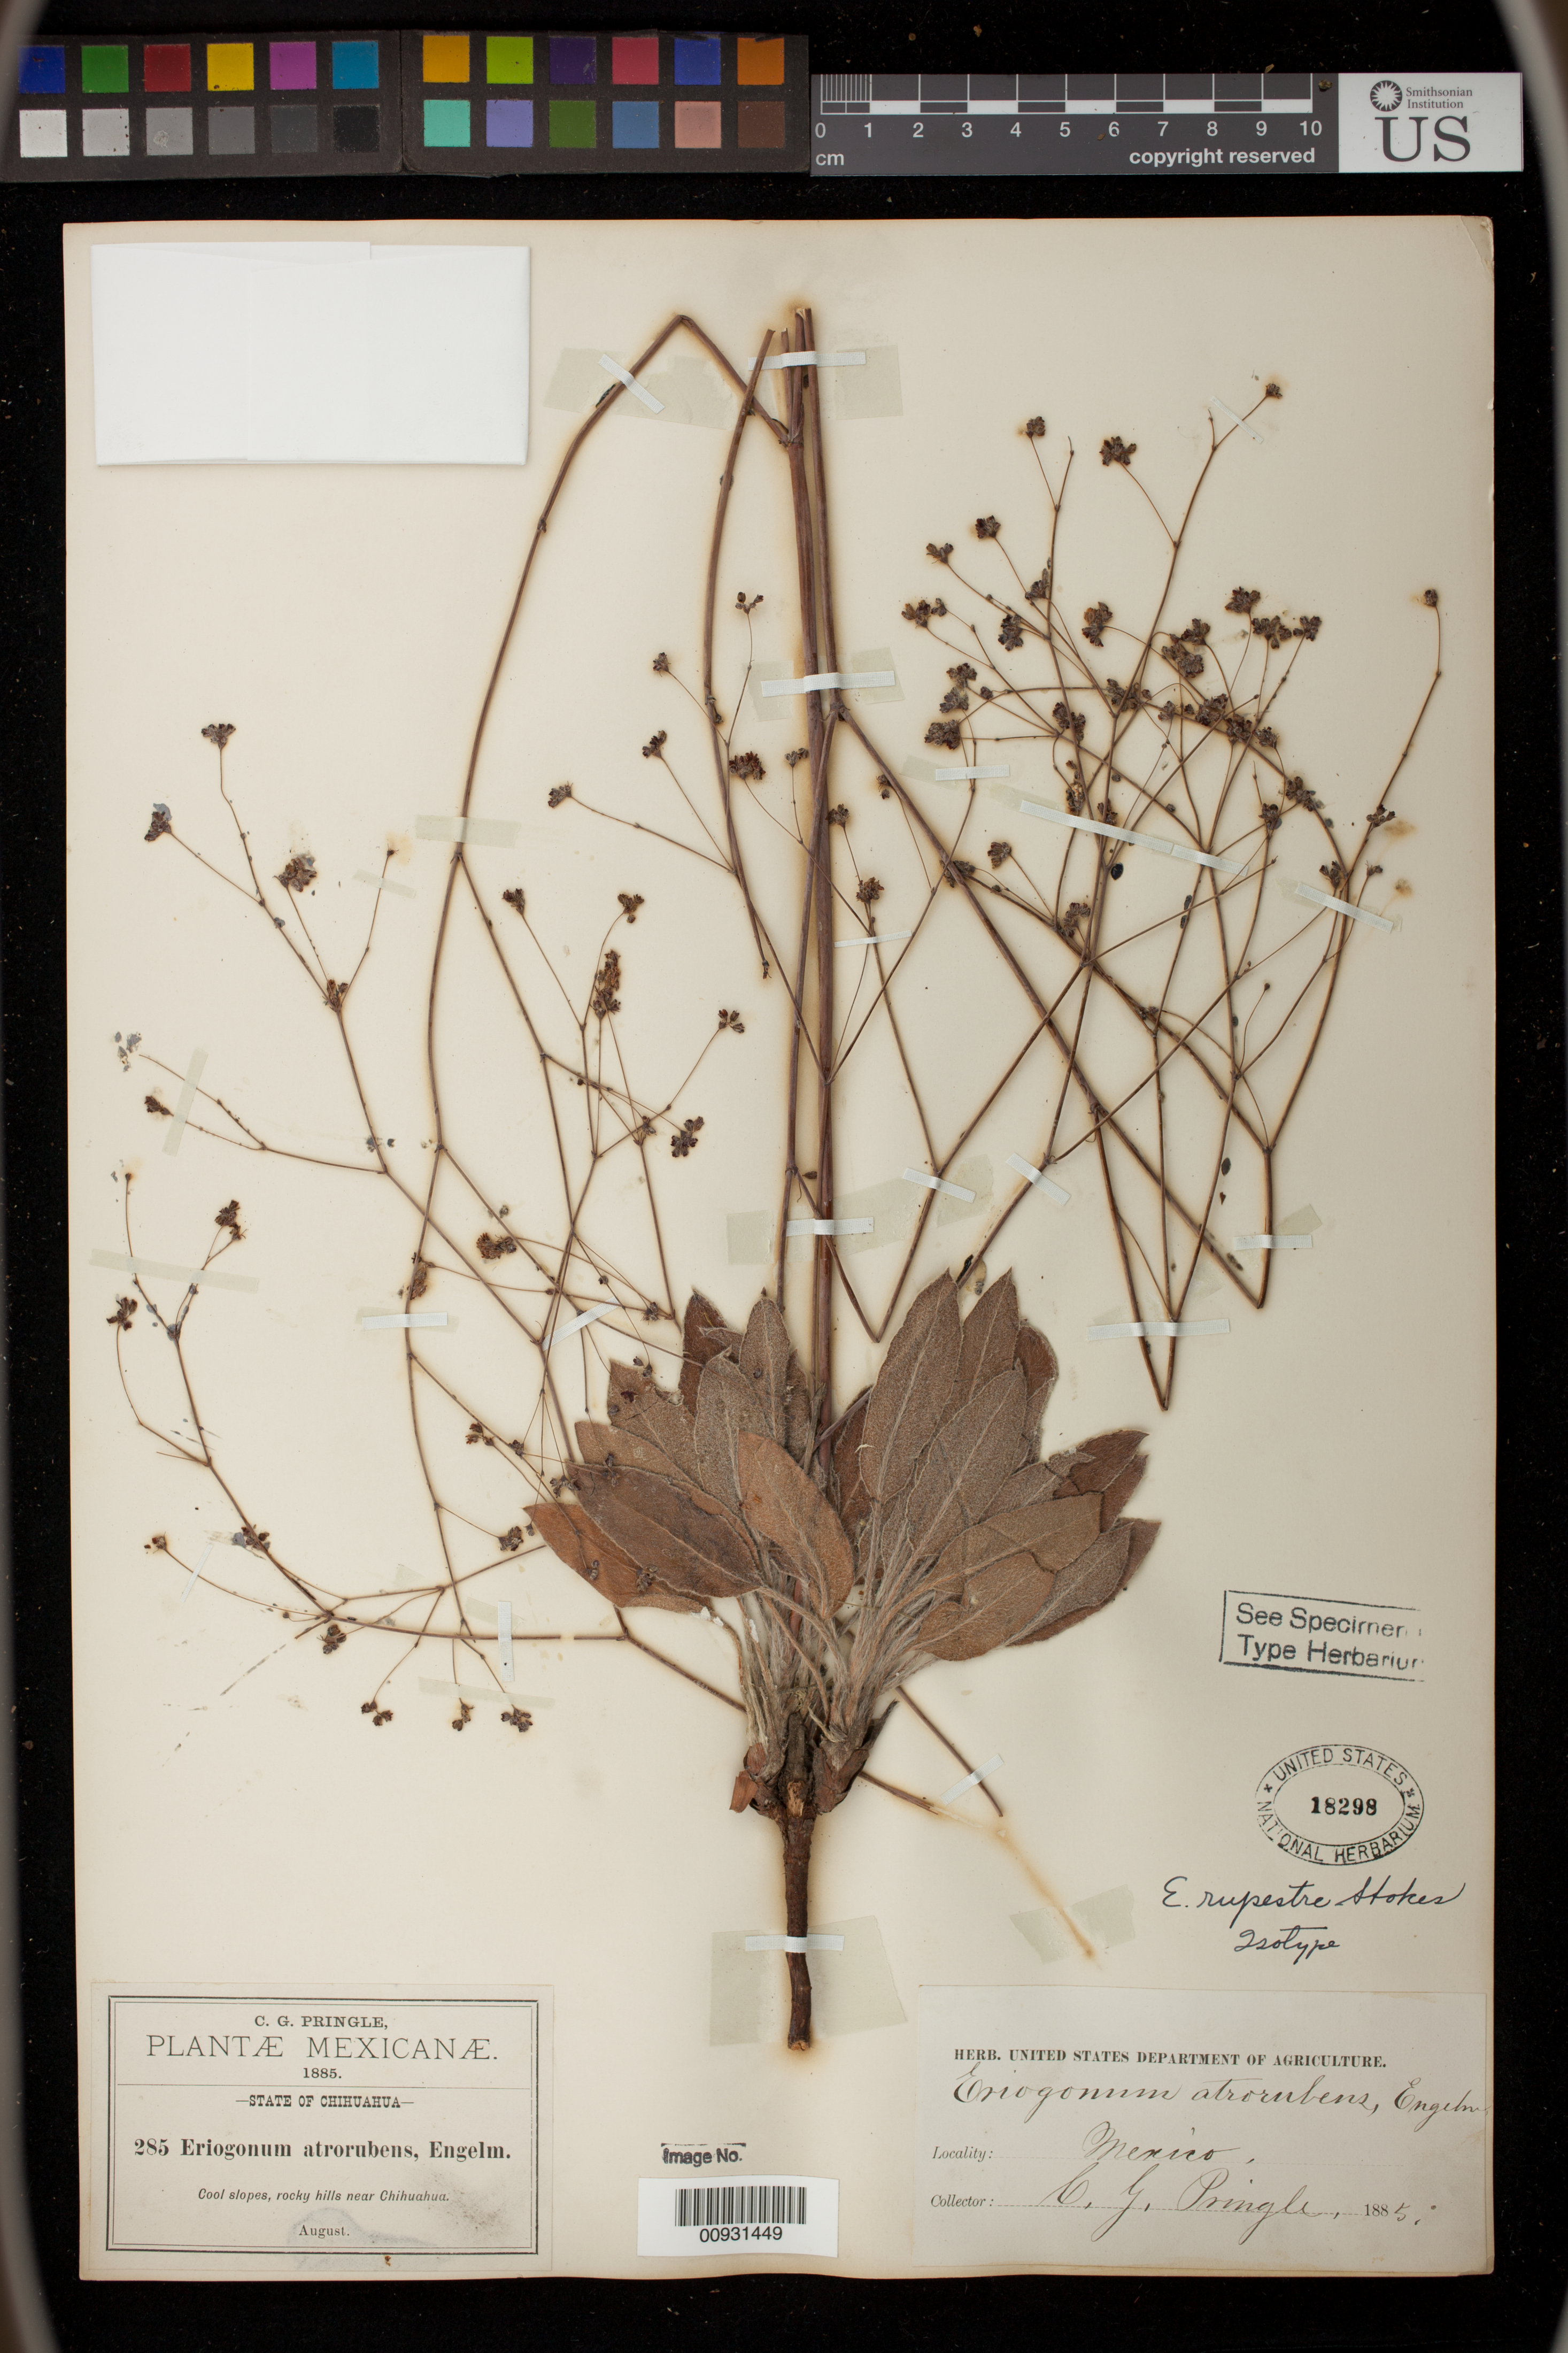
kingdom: Plantae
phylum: Tracheophyta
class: Magnoliopsida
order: Caryophyllales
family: Polygonaceae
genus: Eriogonum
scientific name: Eriogonum rupestre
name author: S. Stokes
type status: Isotype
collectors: C. G. Pringle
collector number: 285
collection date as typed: Aug 1885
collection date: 1885-08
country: Mexico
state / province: Chihuahua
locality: Hills near Chihuahua.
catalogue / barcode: US 18298